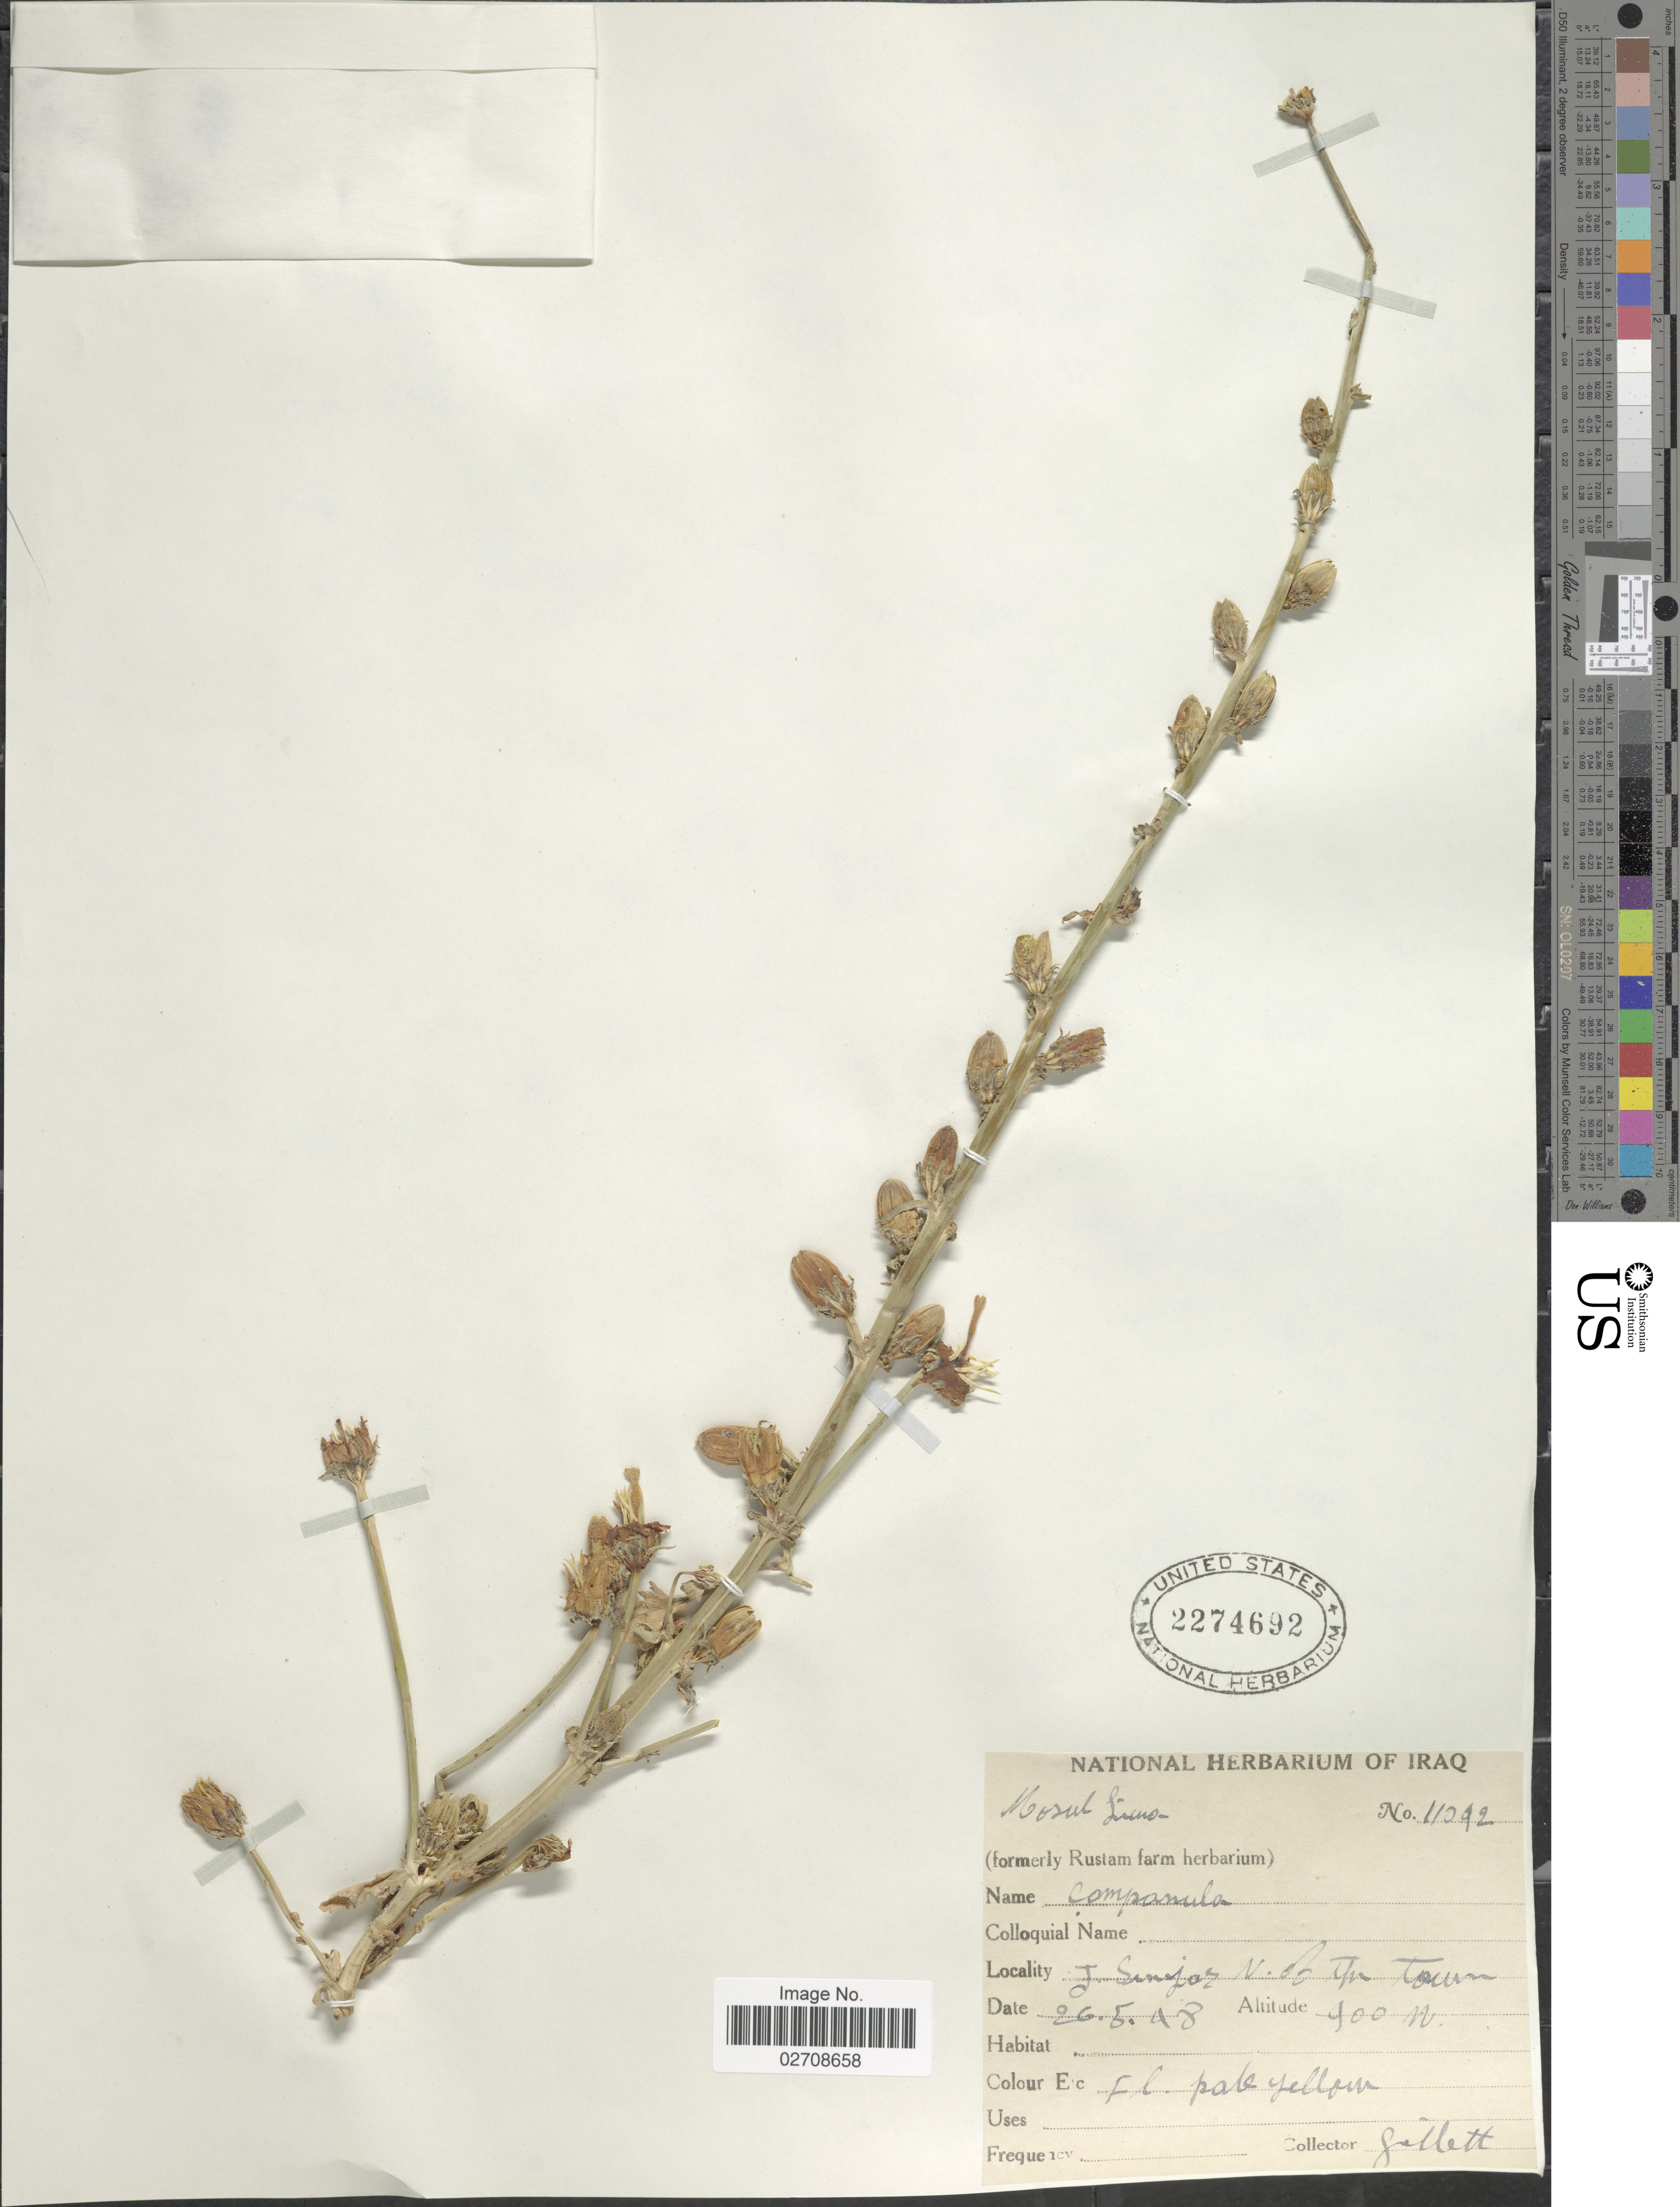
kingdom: Plantae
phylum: Tracheophyta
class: Magnoliopsida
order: Asterales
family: Campanulaceae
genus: Campanula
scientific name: Campanula sp.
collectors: Gillett, --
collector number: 11292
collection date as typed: Transcribed d/m/y: 26/5/48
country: Iraq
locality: J. Sinjoz N. of the Town, Mosul Liwa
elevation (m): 900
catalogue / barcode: US 2274692